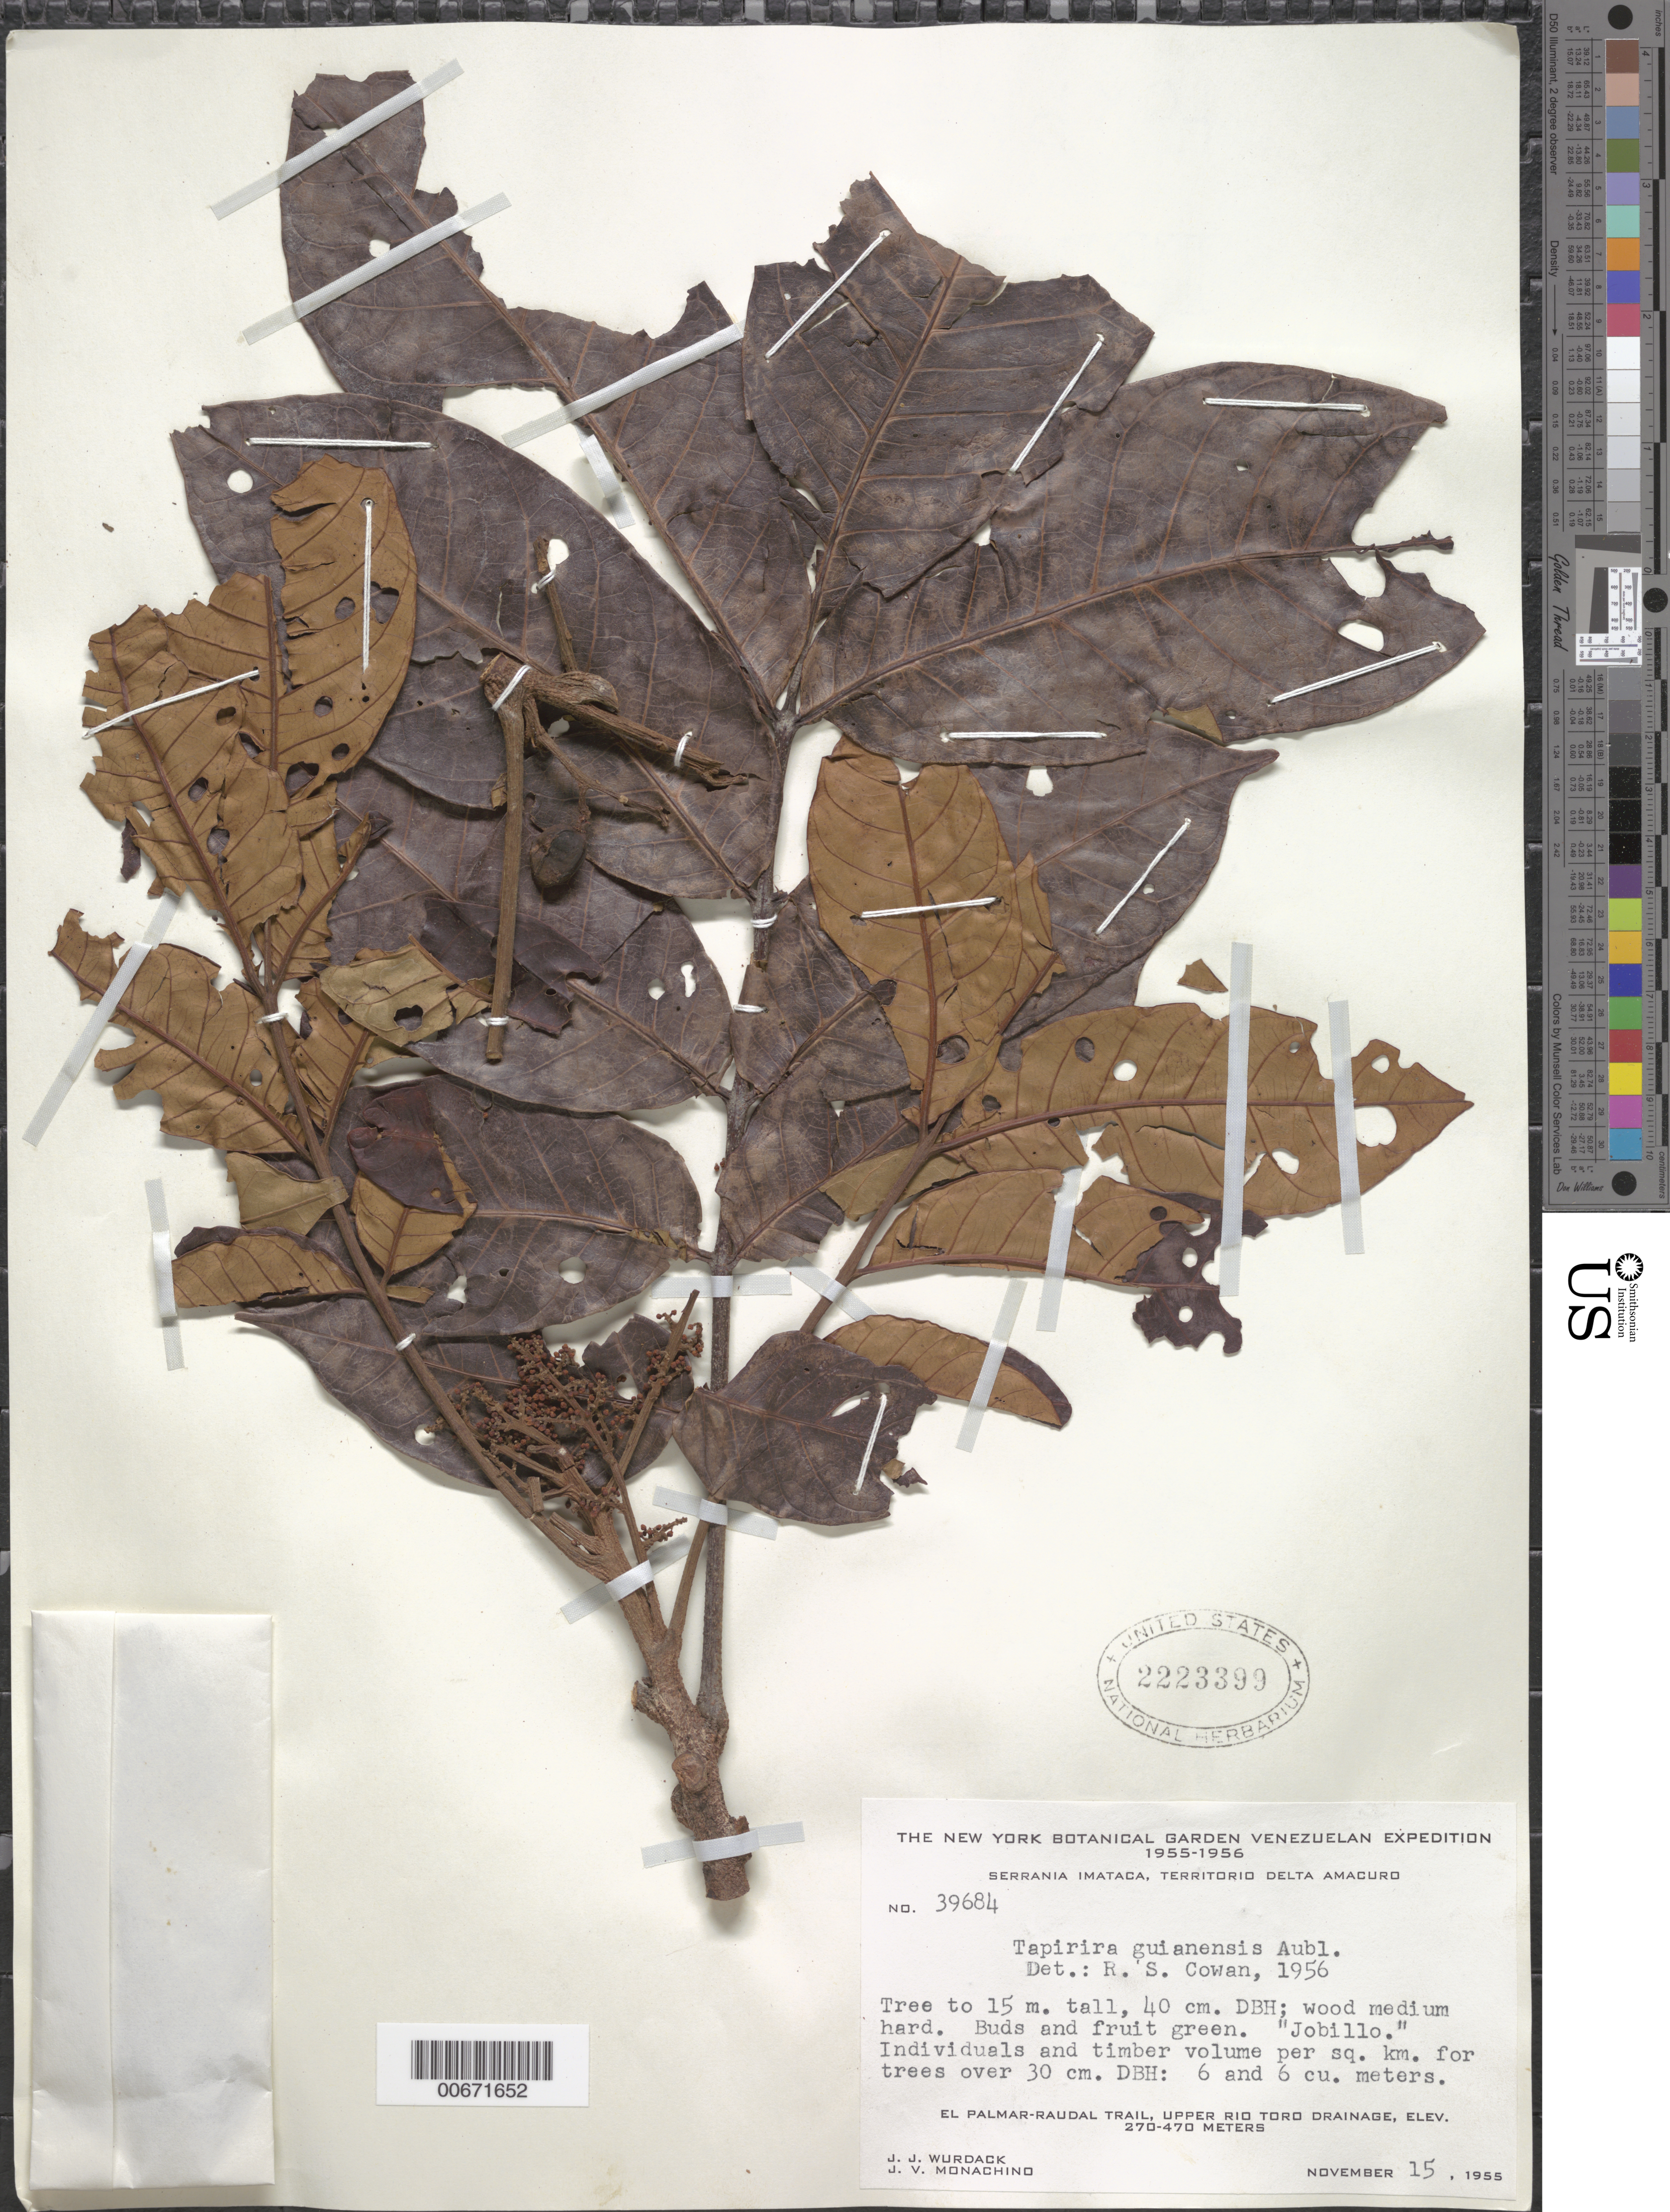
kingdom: Plantae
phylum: Tracheophyta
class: Magnoliopsida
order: Sapindales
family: Anacardiaceae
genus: Tapirira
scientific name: Tapirira guianensis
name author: Aubl.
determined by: Cowan, R. S.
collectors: J. J. Wurdack & J. V. Monachino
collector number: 39684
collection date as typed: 15-Nov-55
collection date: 1955-11-15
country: Venezuela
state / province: Delta Amacuro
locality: Serrania Imataca, El Palmar-Raudal Trail, upper Río Toro drainage; 10 km S of Cerro Muerto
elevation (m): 270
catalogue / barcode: US 2223399